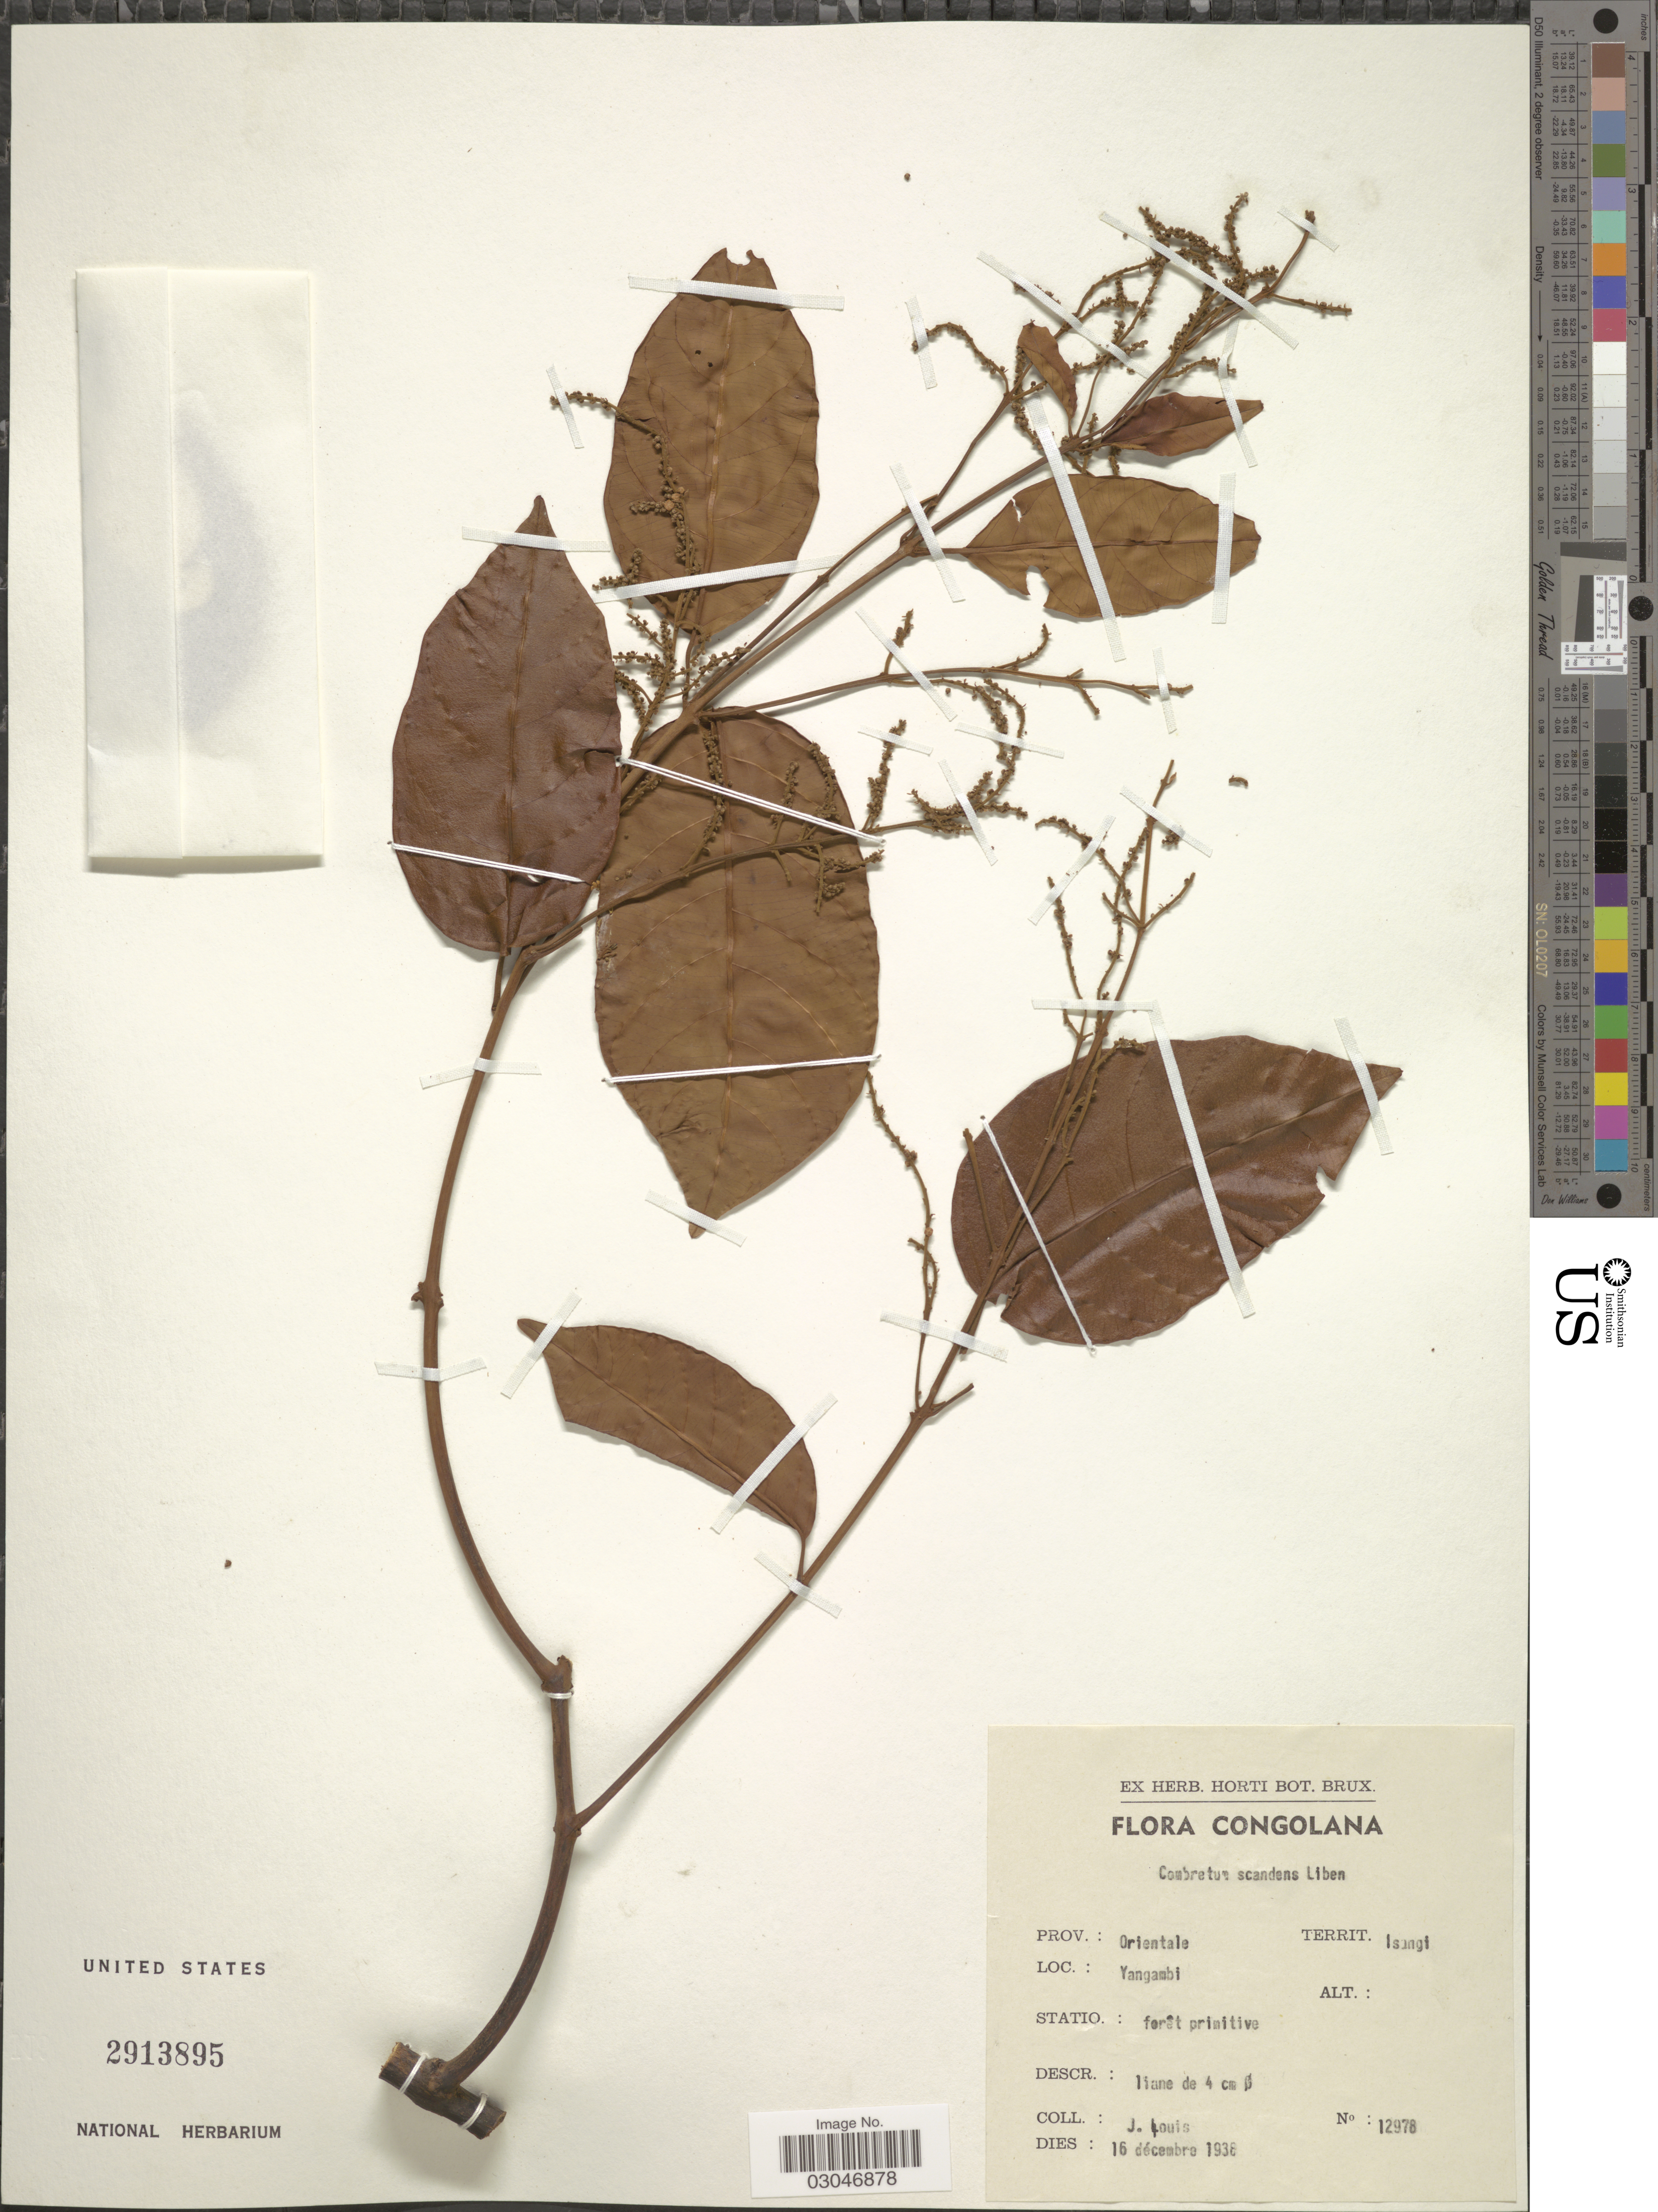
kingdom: Plantae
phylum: Tracheophyta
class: Magnoliopsida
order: Myrtales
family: Combretaceae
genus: Combretum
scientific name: Combretum scandens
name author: Liben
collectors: J. Louis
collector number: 12978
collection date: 1938-12-16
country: Congo, Democratic Republic of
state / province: Tshopo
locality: Congolana, Prov. Orientale, Territ.: Isangi, Yangambi.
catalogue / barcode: US 2913895